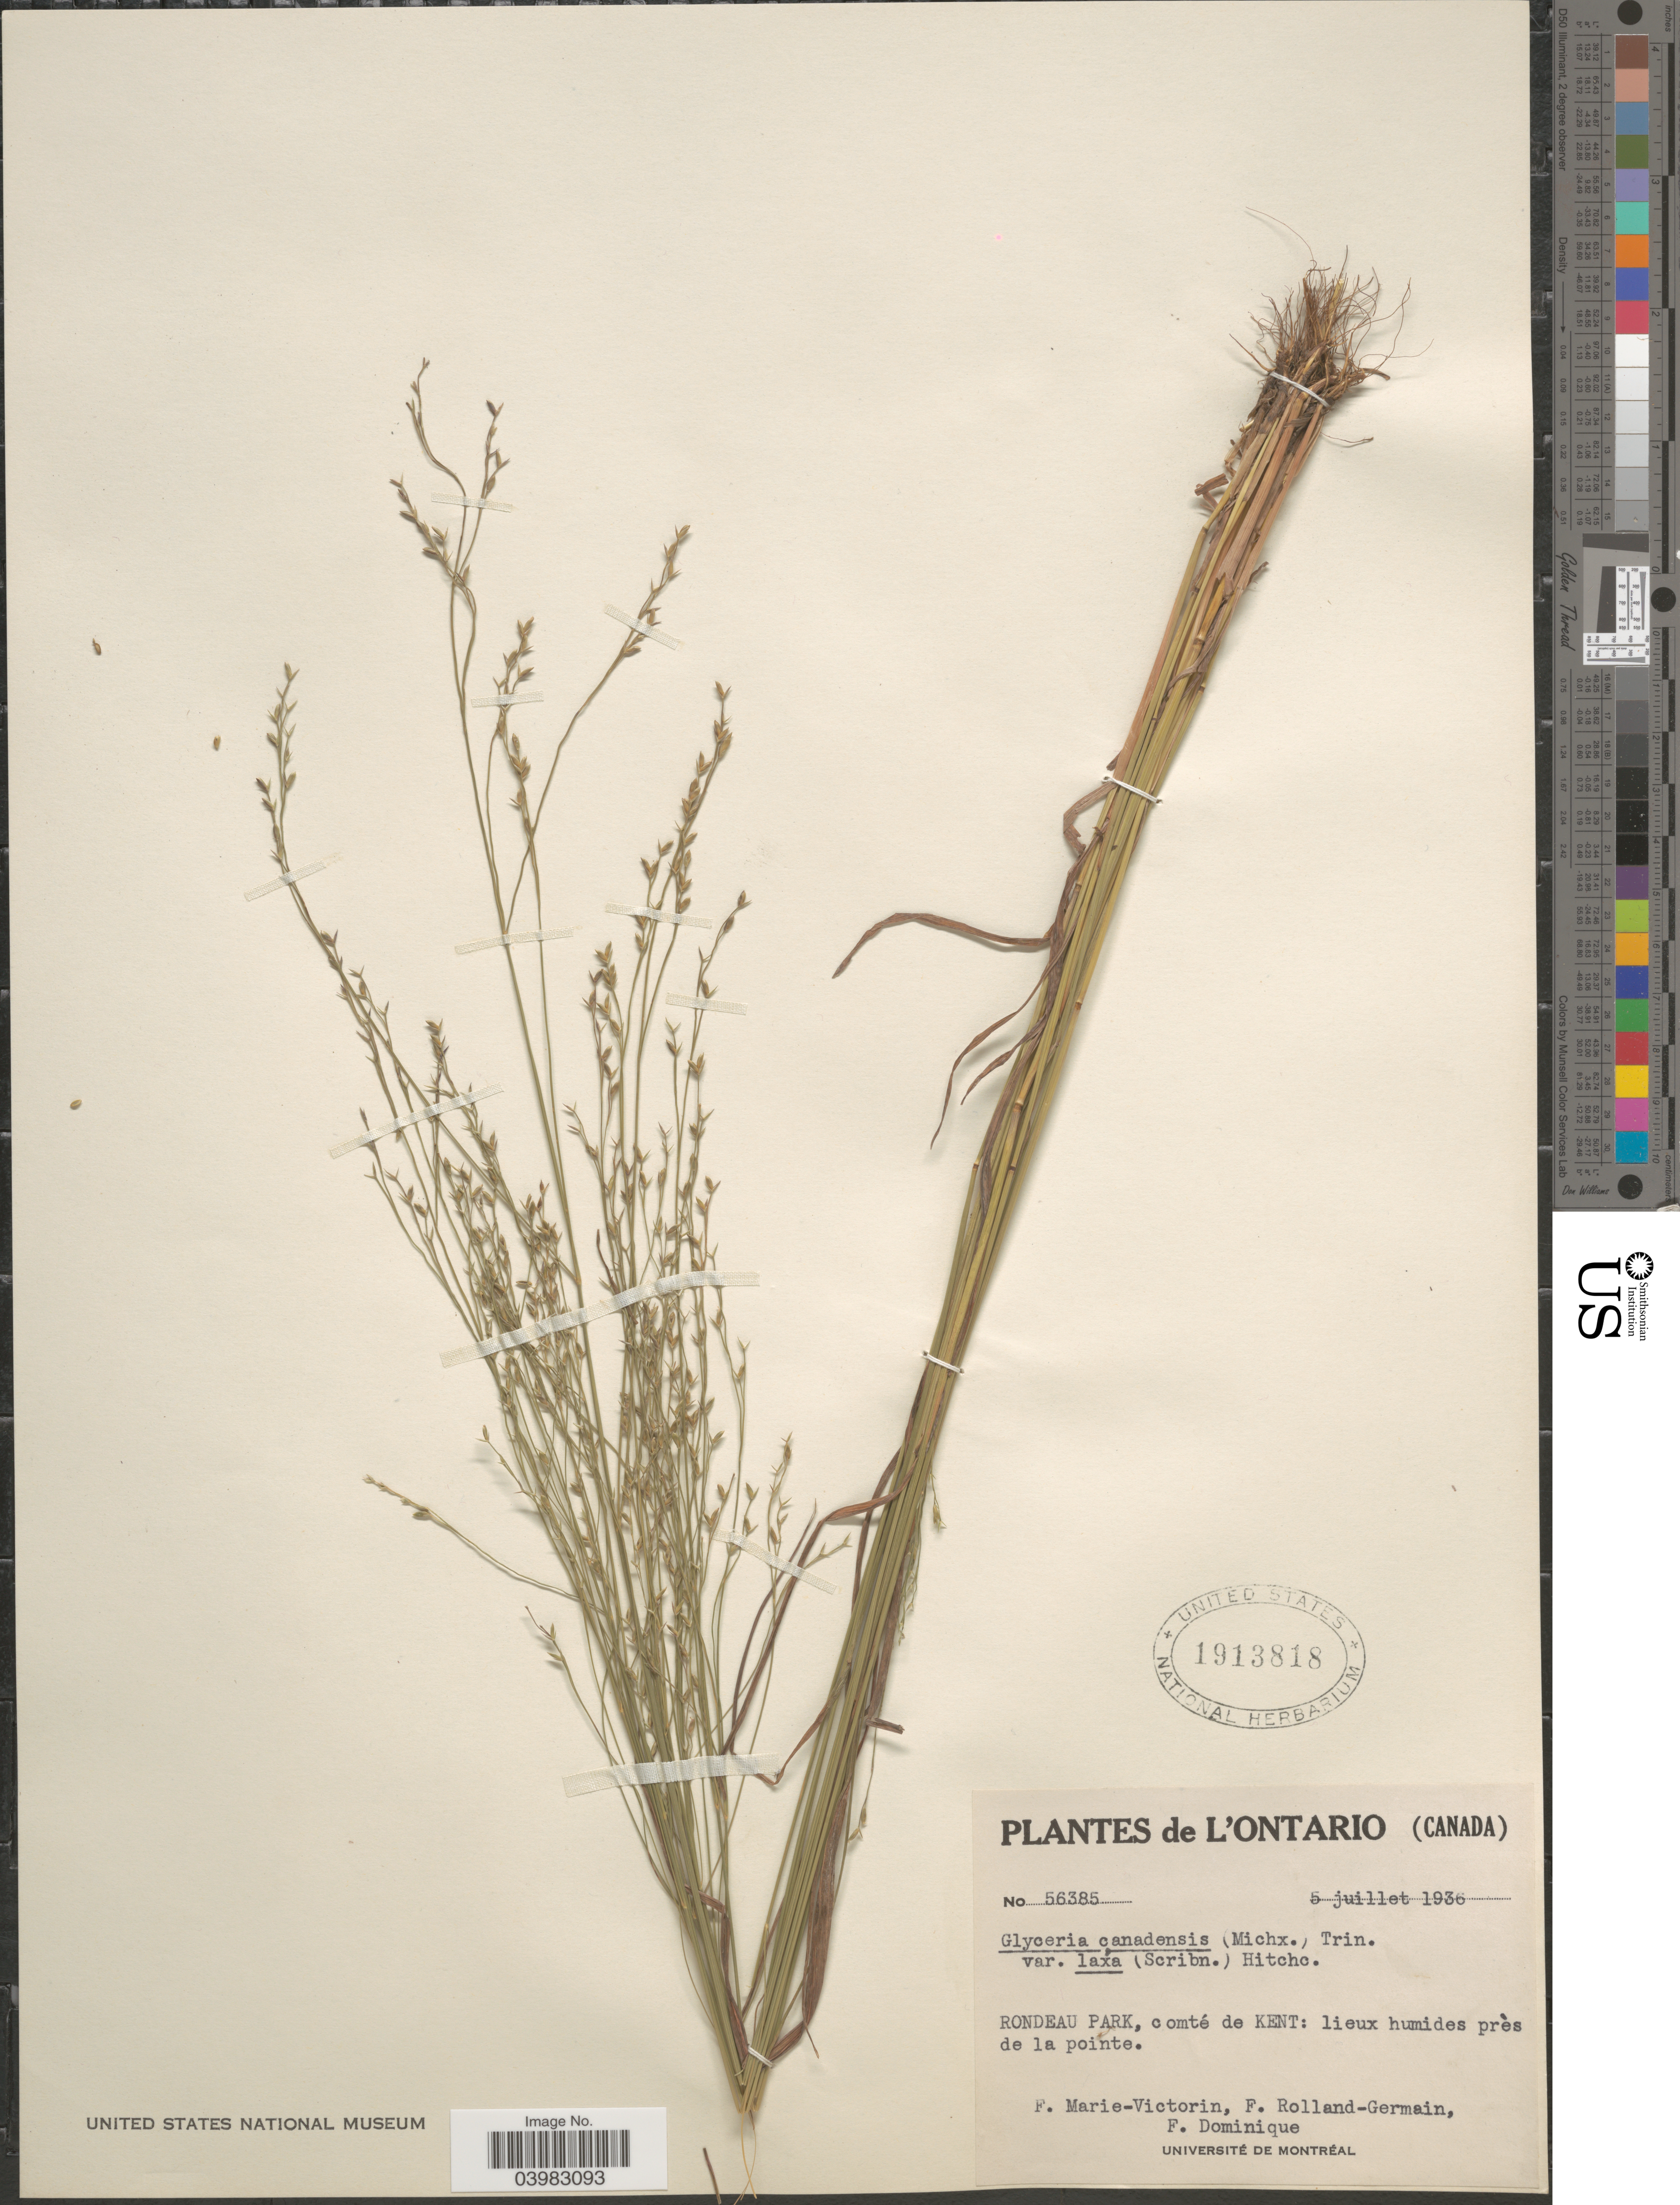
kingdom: Plantae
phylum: Tracheophyta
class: Liliopsida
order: Poales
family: Poaceae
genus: Glyceria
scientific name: Glyceria canadensis var. laxa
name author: (Scribn.) Hitchc.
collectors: F. Marie-Victorin, Rolland-Germain & F. Dominique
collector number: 56385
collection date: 1936-07-05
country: Canada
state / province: Ontario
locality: L'Ontario. Rondeau Park, comté de Kent: lieux humides près de la pointe.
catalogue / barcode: US 1913818